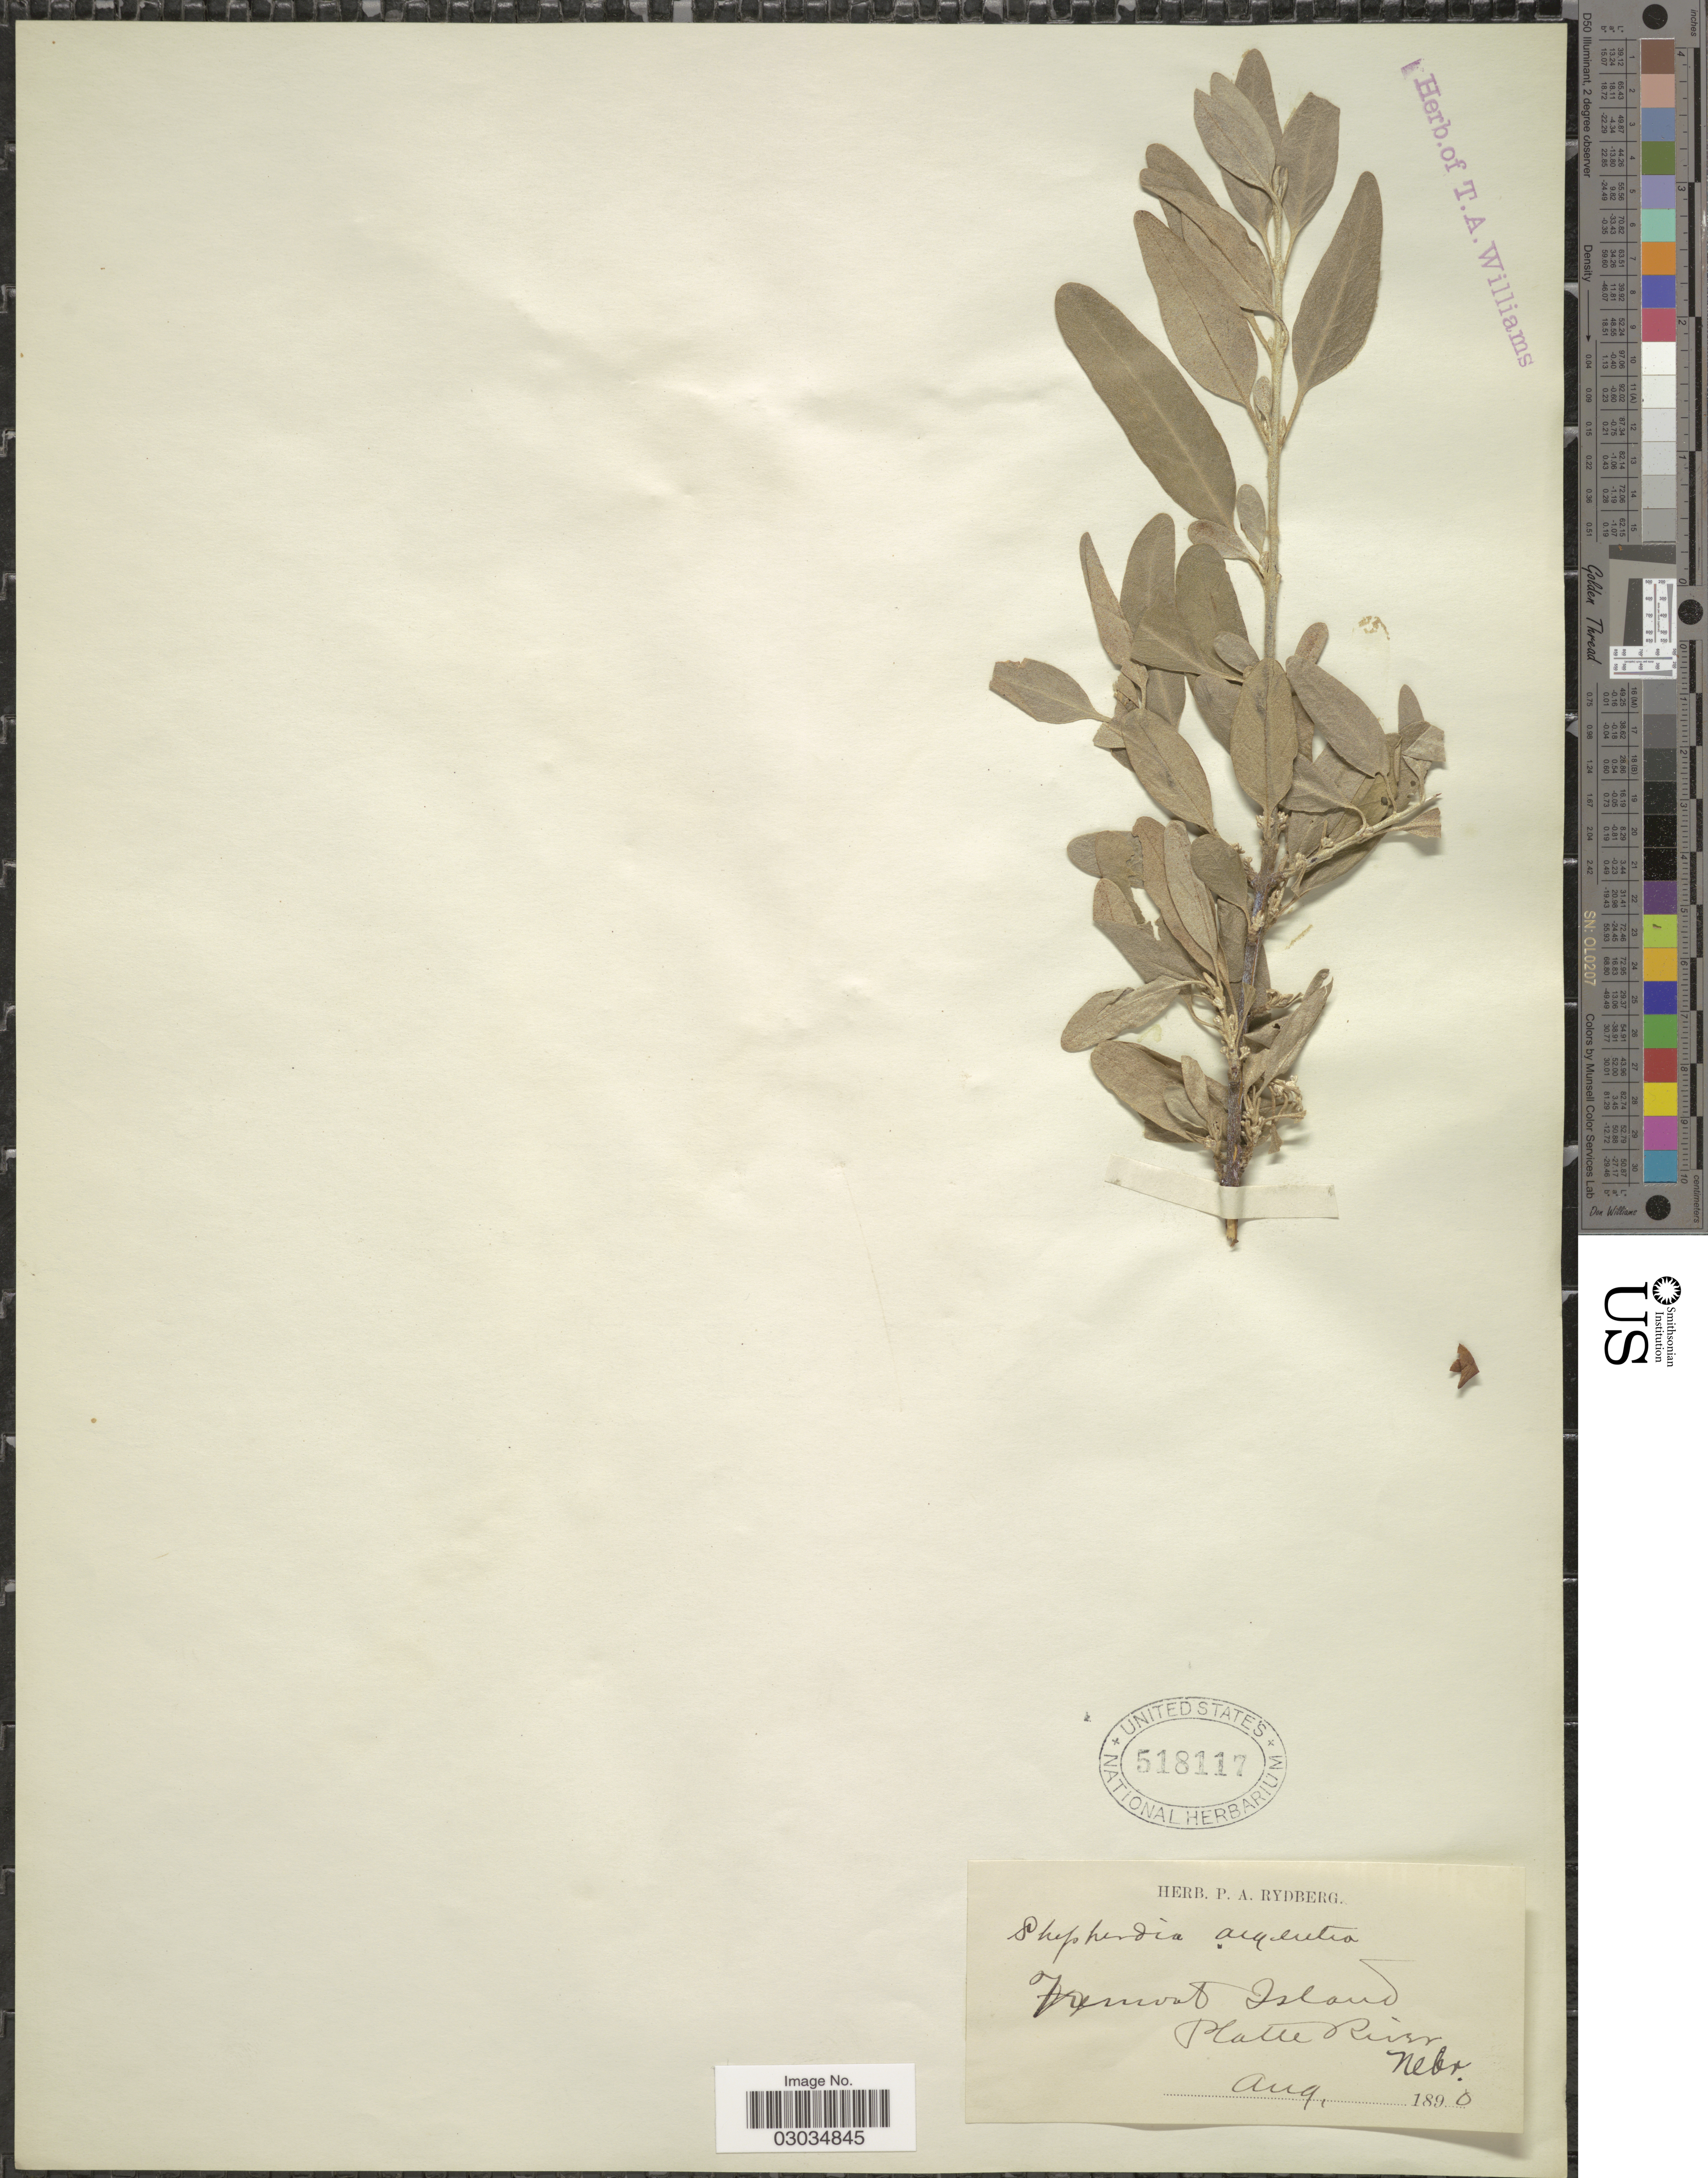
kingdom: Plantae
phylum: Tracheophyta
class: Magnoliopsida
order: Rosales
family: Elaeagnaceae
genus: Shepherdia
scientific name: Shepherdia argentea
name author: (Pursh) Nutt.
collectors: ex herb. P. A. Rydberg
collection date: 1890-08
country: United States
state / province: Nebraska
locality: Fremont Island, Platte River.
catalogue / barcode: US 518117